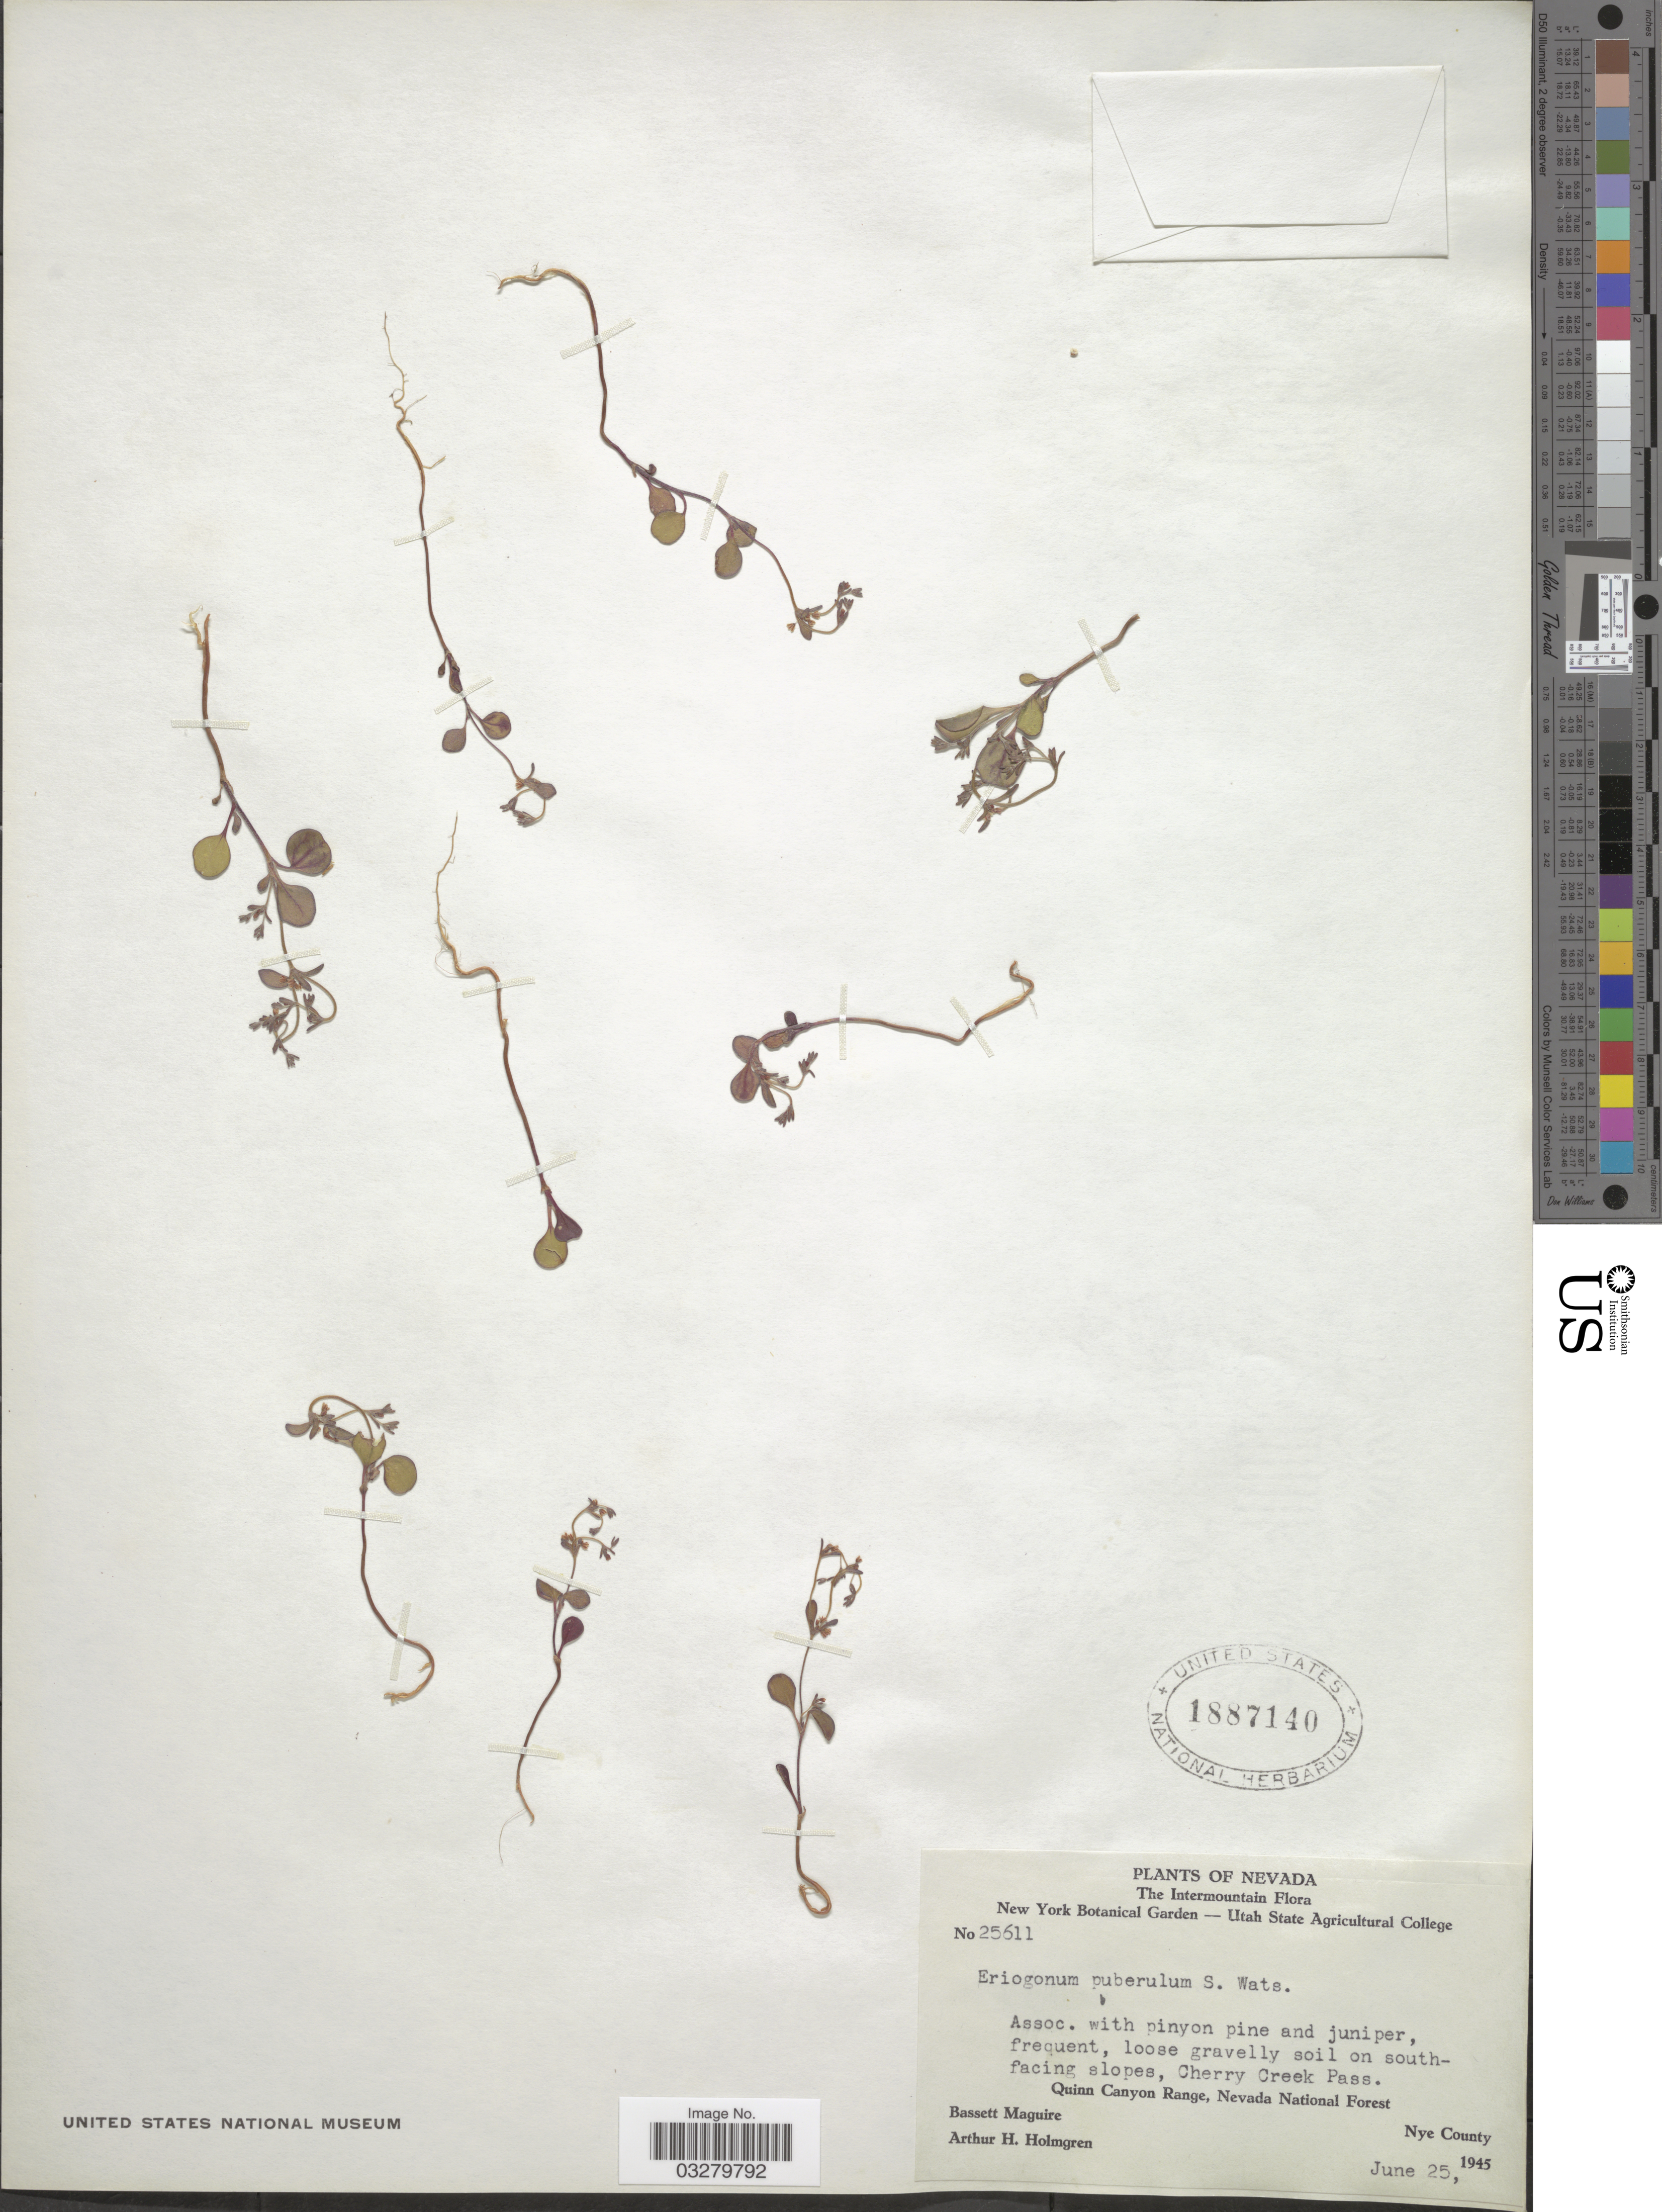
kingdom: Plantae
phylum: Tracheophyta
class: Magnoliopsida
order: Caryophyllales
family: Polygonaceae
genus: Eriogonum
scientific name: Eriogonum puberulum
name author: S. Watson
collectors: B. Maguire & A. H. Holmgren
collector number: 25611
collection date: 1945-06-25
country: United States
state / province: Nevada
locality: The Intermountain. Loose gravelly soil on southfacing slopes, Cherry Creek Pass. Quinn Canyon Range, Nevada National Forest. Nye County.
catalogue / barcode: US 1887140